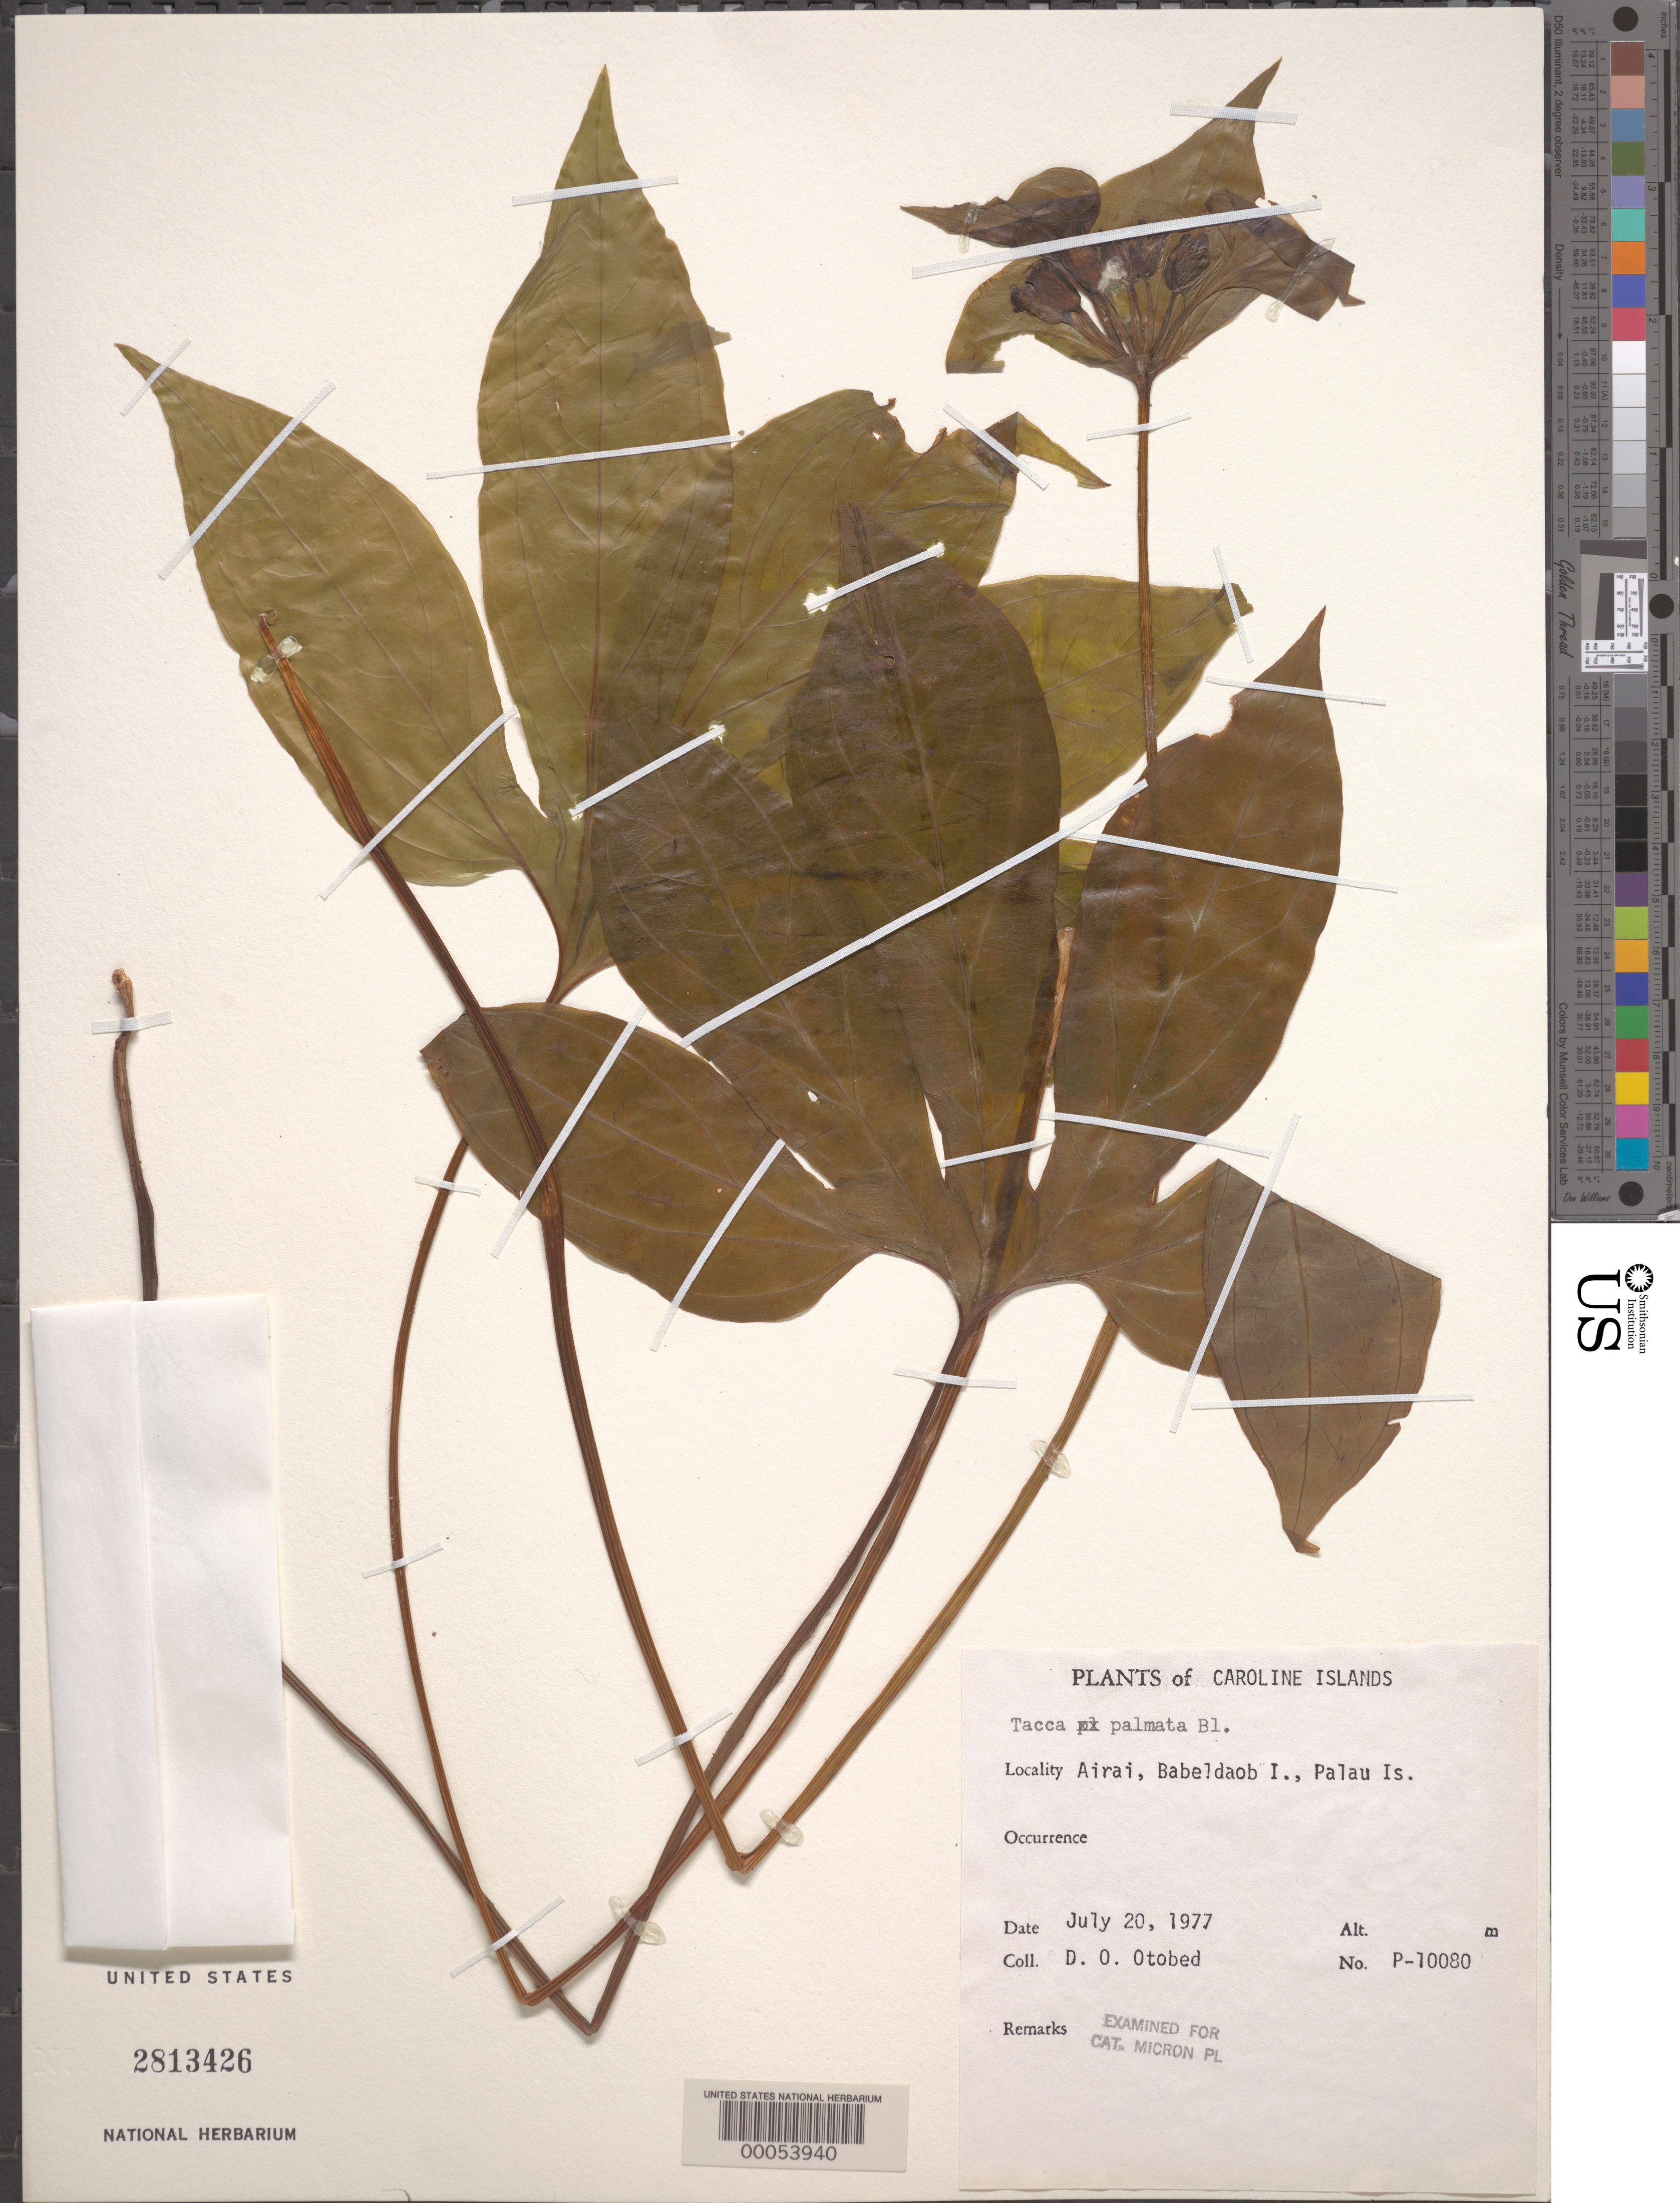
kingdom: Plantae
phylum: Tracheophyta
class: Liliopsida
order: Dioscoreales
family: Dioscoreaceae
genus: Tacca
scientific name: Tacca palmata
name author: Blume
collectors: D. O. Otobed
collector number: P-10080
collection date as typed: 20 Jul 1977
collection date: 1977-07-20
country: Palau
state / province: Airai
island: Babeldaob [Babelthuap]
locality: Babeldaob i., airai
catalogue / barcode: US 2813426